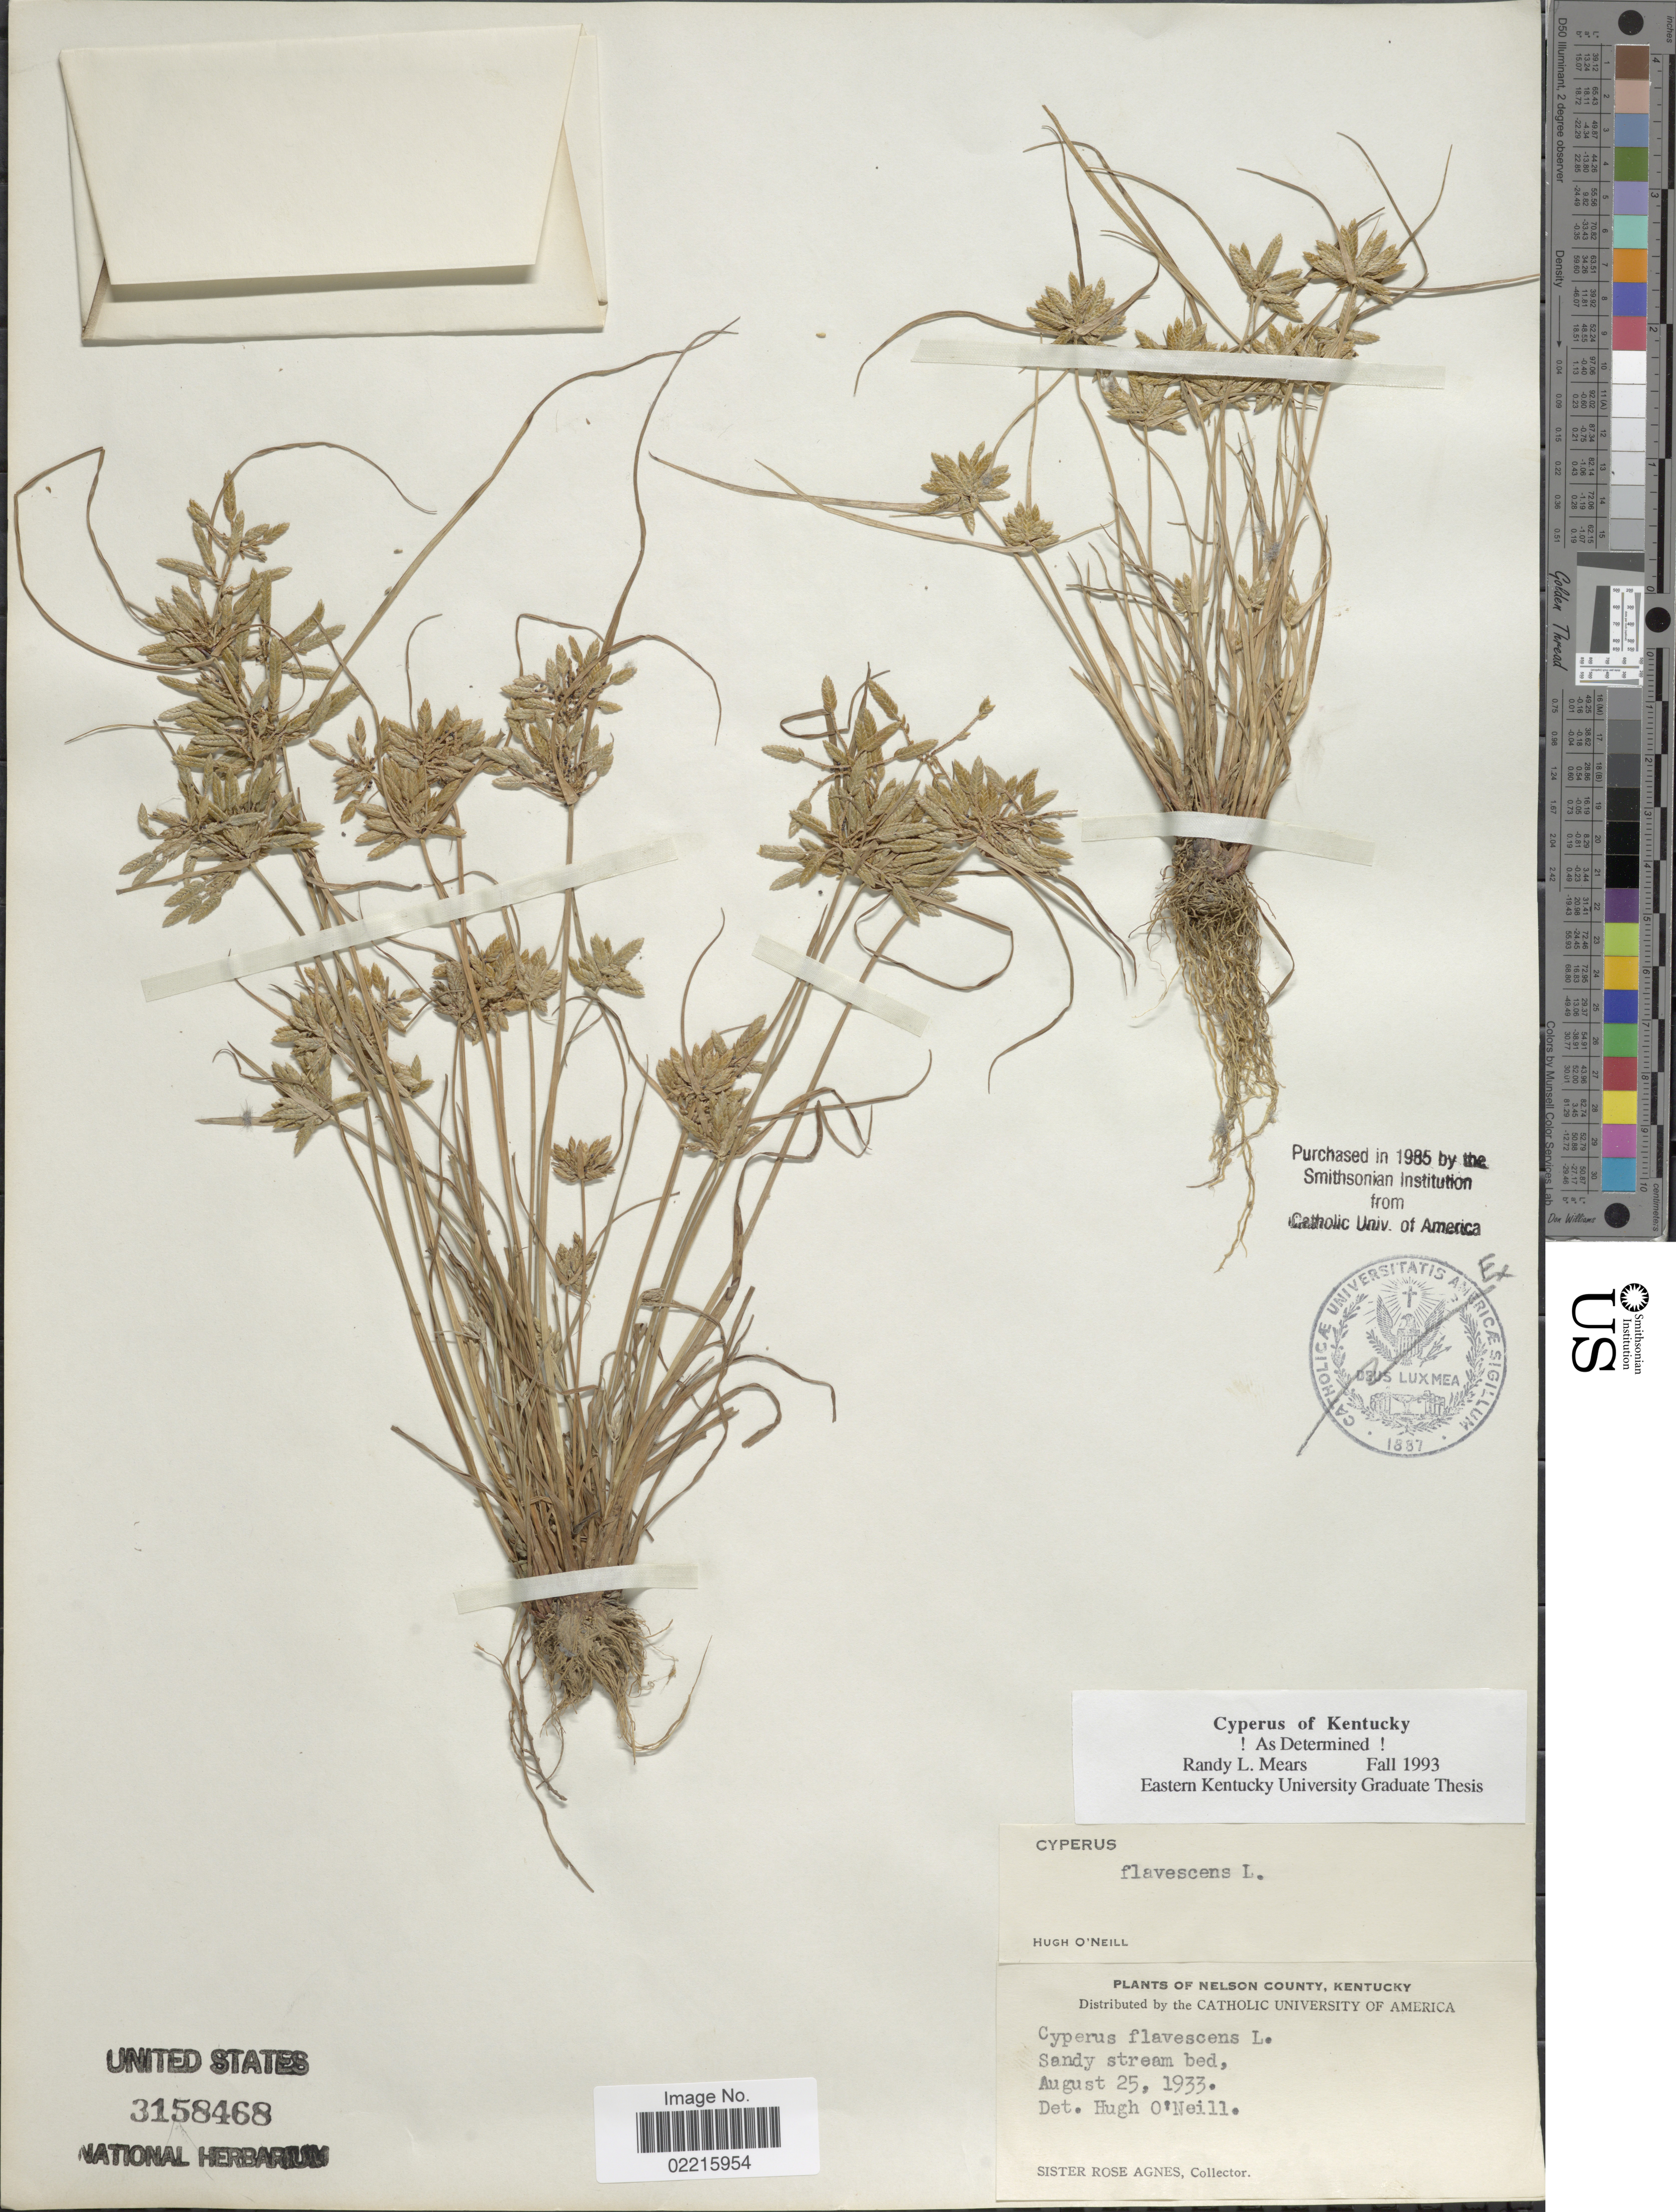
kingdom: Plantae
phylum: Tracheophyta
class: Liliopsida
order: Poales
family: Cyperaceae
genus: Cyperus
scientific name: Cyperus flavescens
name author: L.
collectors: Sister Rose Agnes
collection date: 1933-08-25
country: United States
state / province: Kentucky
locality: Nelson County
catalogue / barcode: US 3158468